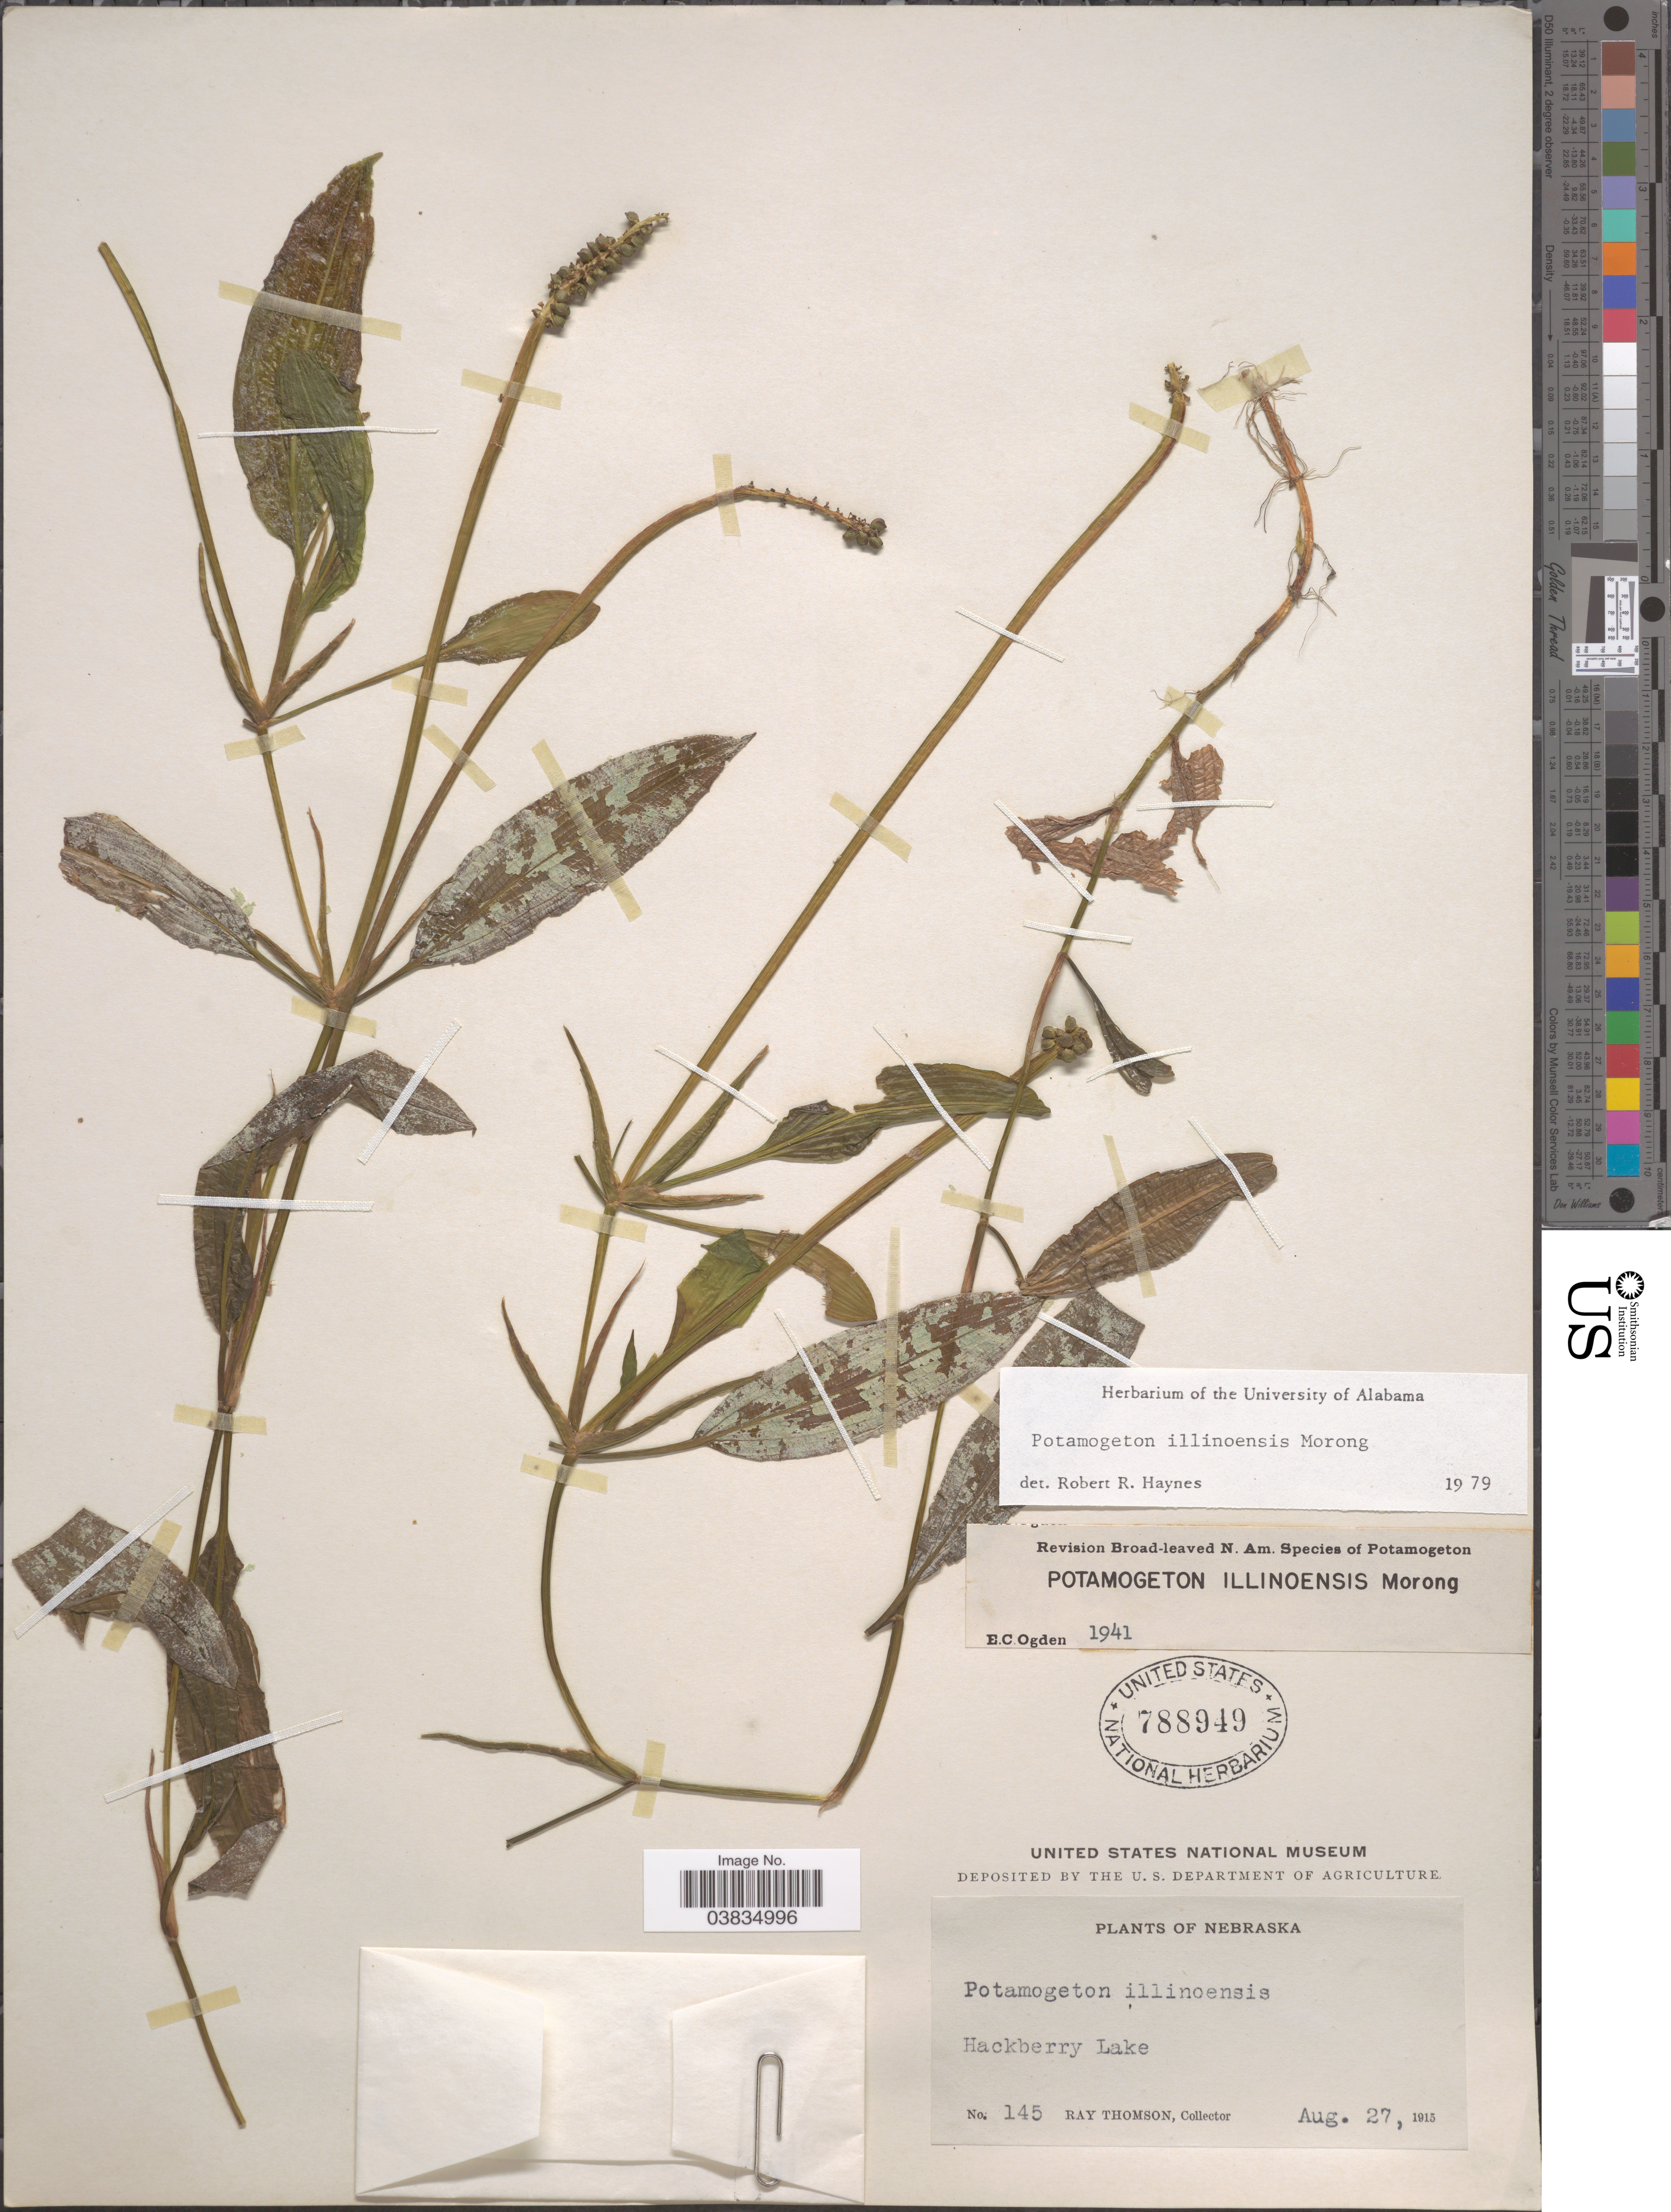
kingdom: Plantae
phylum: Tracheophyta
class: Liliopsida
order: Alismatales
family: Potamogetonaceae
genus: Potamogeton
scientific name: Potamogeton illinoensis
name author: Morong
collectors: R. Thomson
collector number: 145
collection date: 1915-08-27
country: United States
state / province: Nebraska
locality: Hackberry Lake.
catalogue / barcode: US 788949